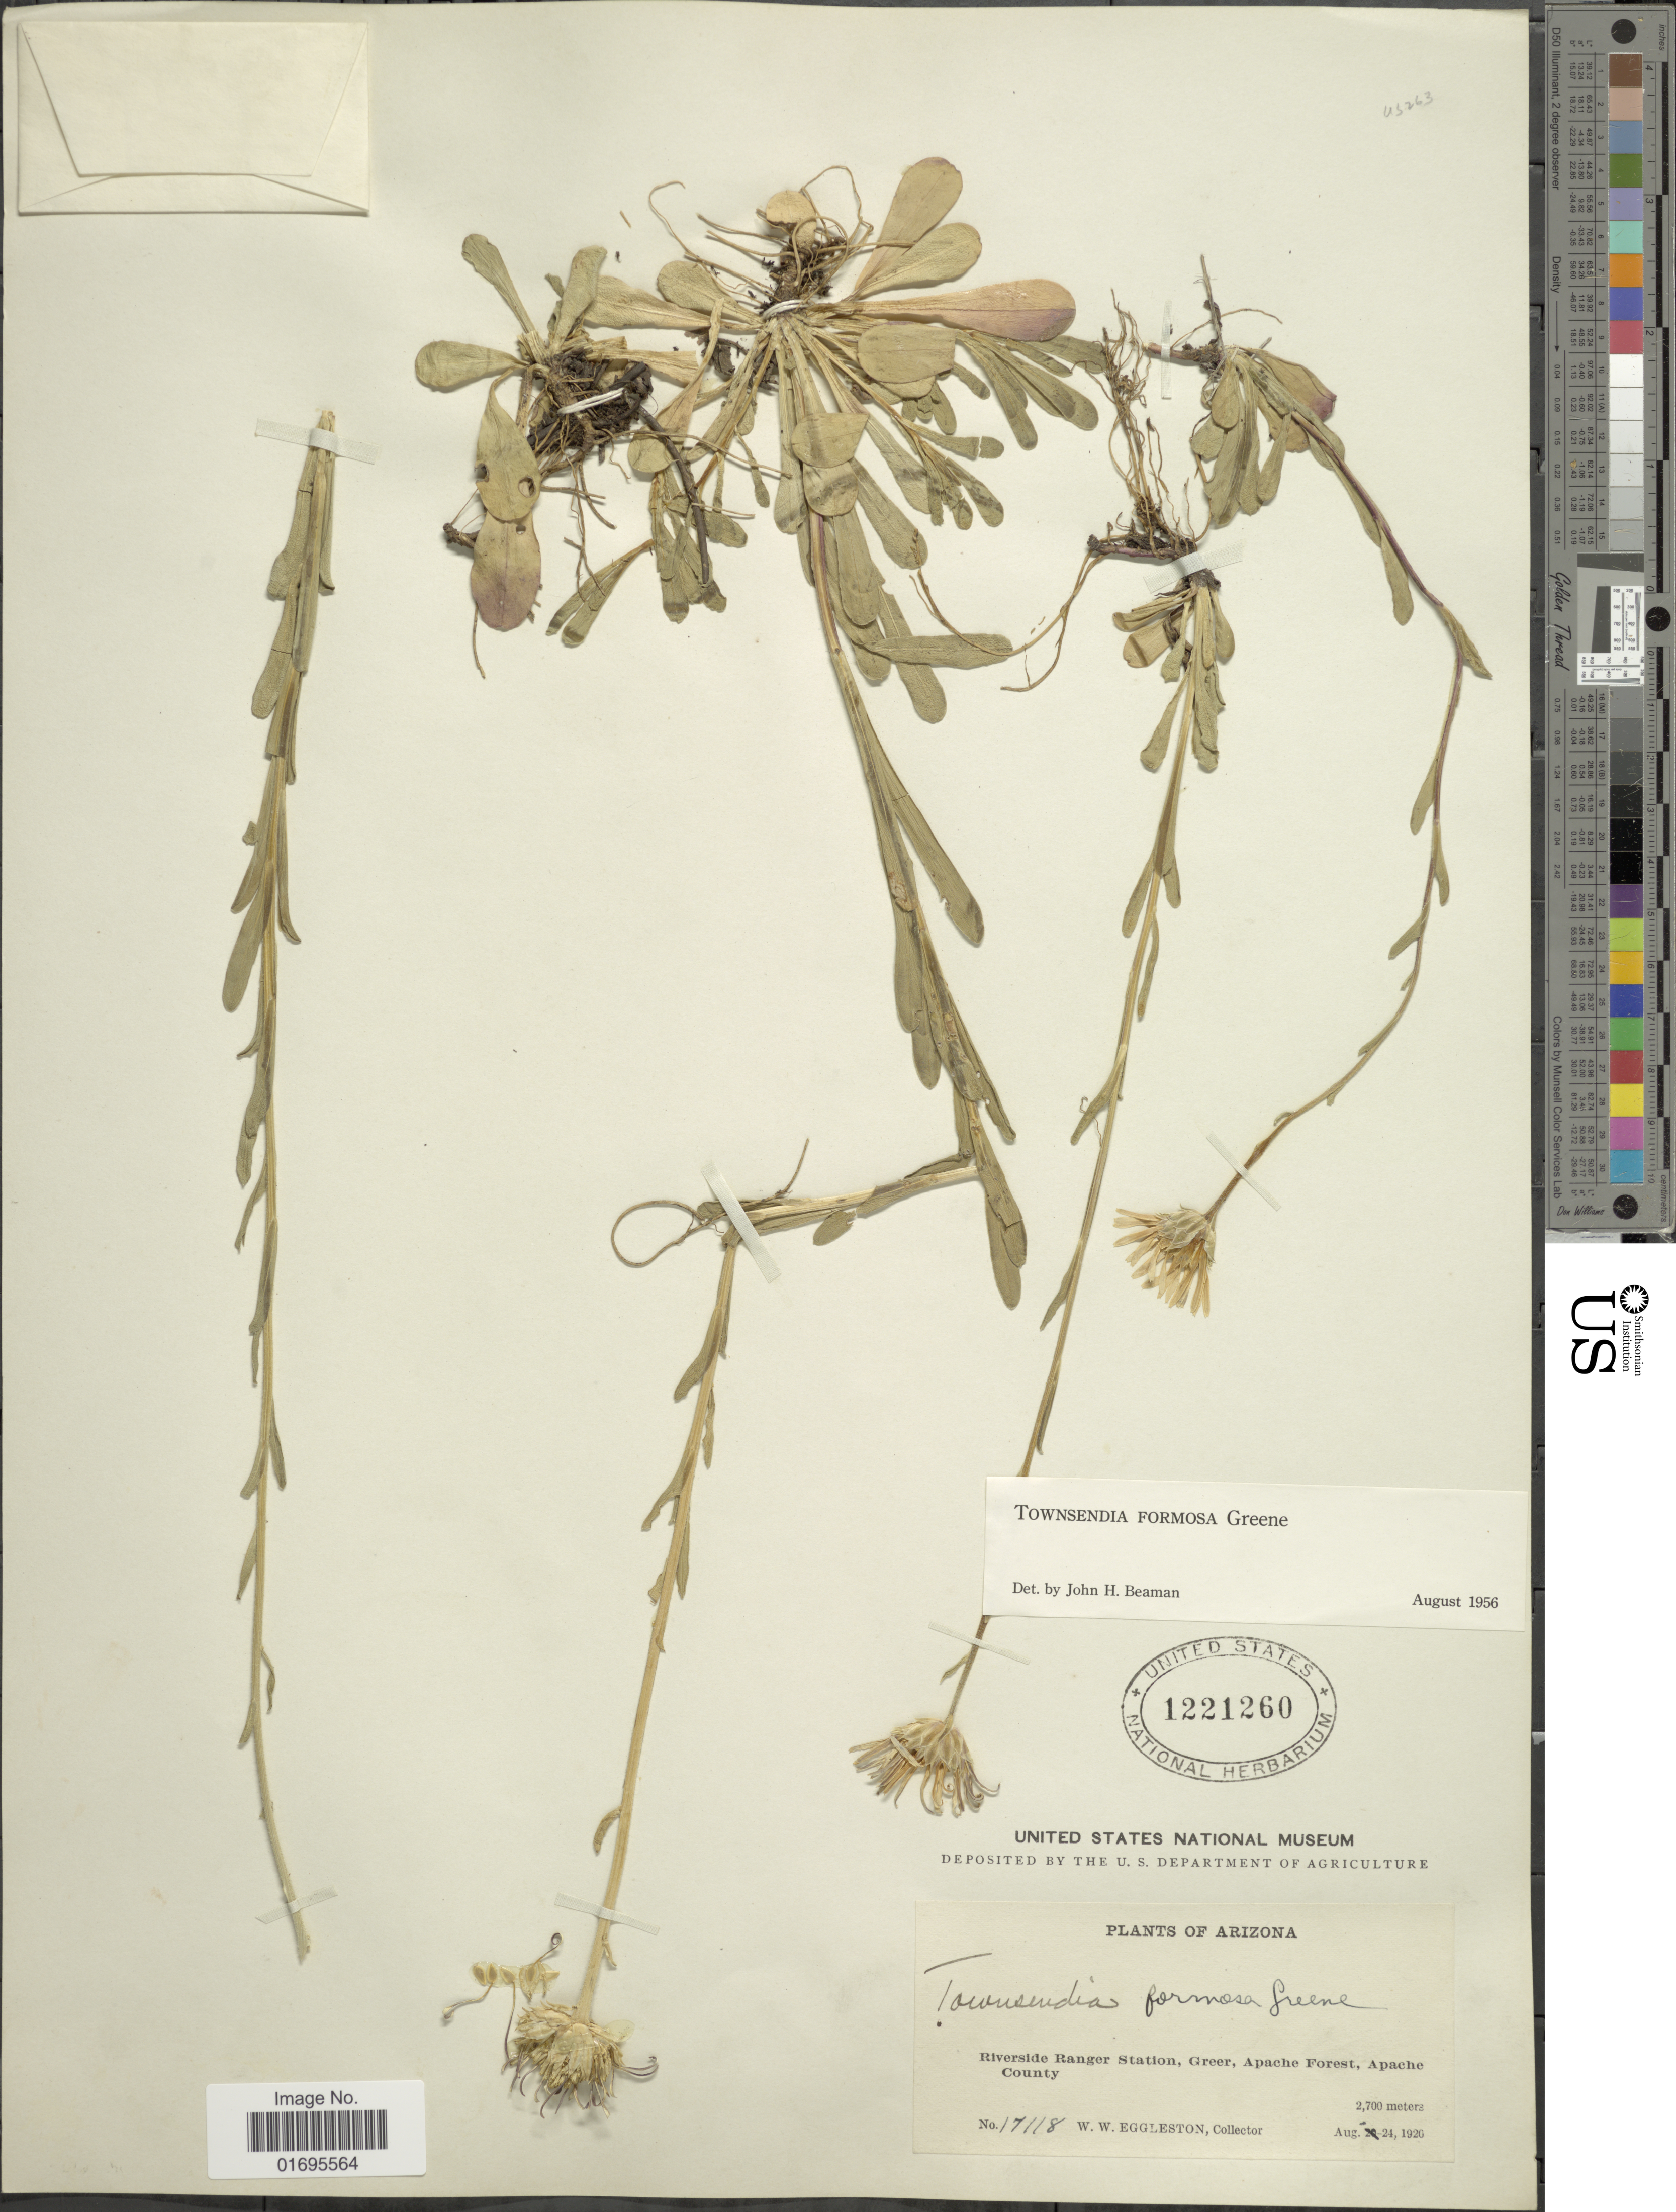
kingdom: Plantae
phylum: Tracheophyta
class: Magnoliopsida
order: Asterales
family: Asteraceae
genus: Townsendia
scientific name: Townsendia formosa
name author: Greene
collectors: W. W. Eggleston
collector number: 17118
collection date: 1926-08-24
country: United States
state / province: Arizona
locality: Riverside Ranger Station Greer, Apache Forest, Apache County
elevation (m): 2700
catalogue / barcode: US 1221260